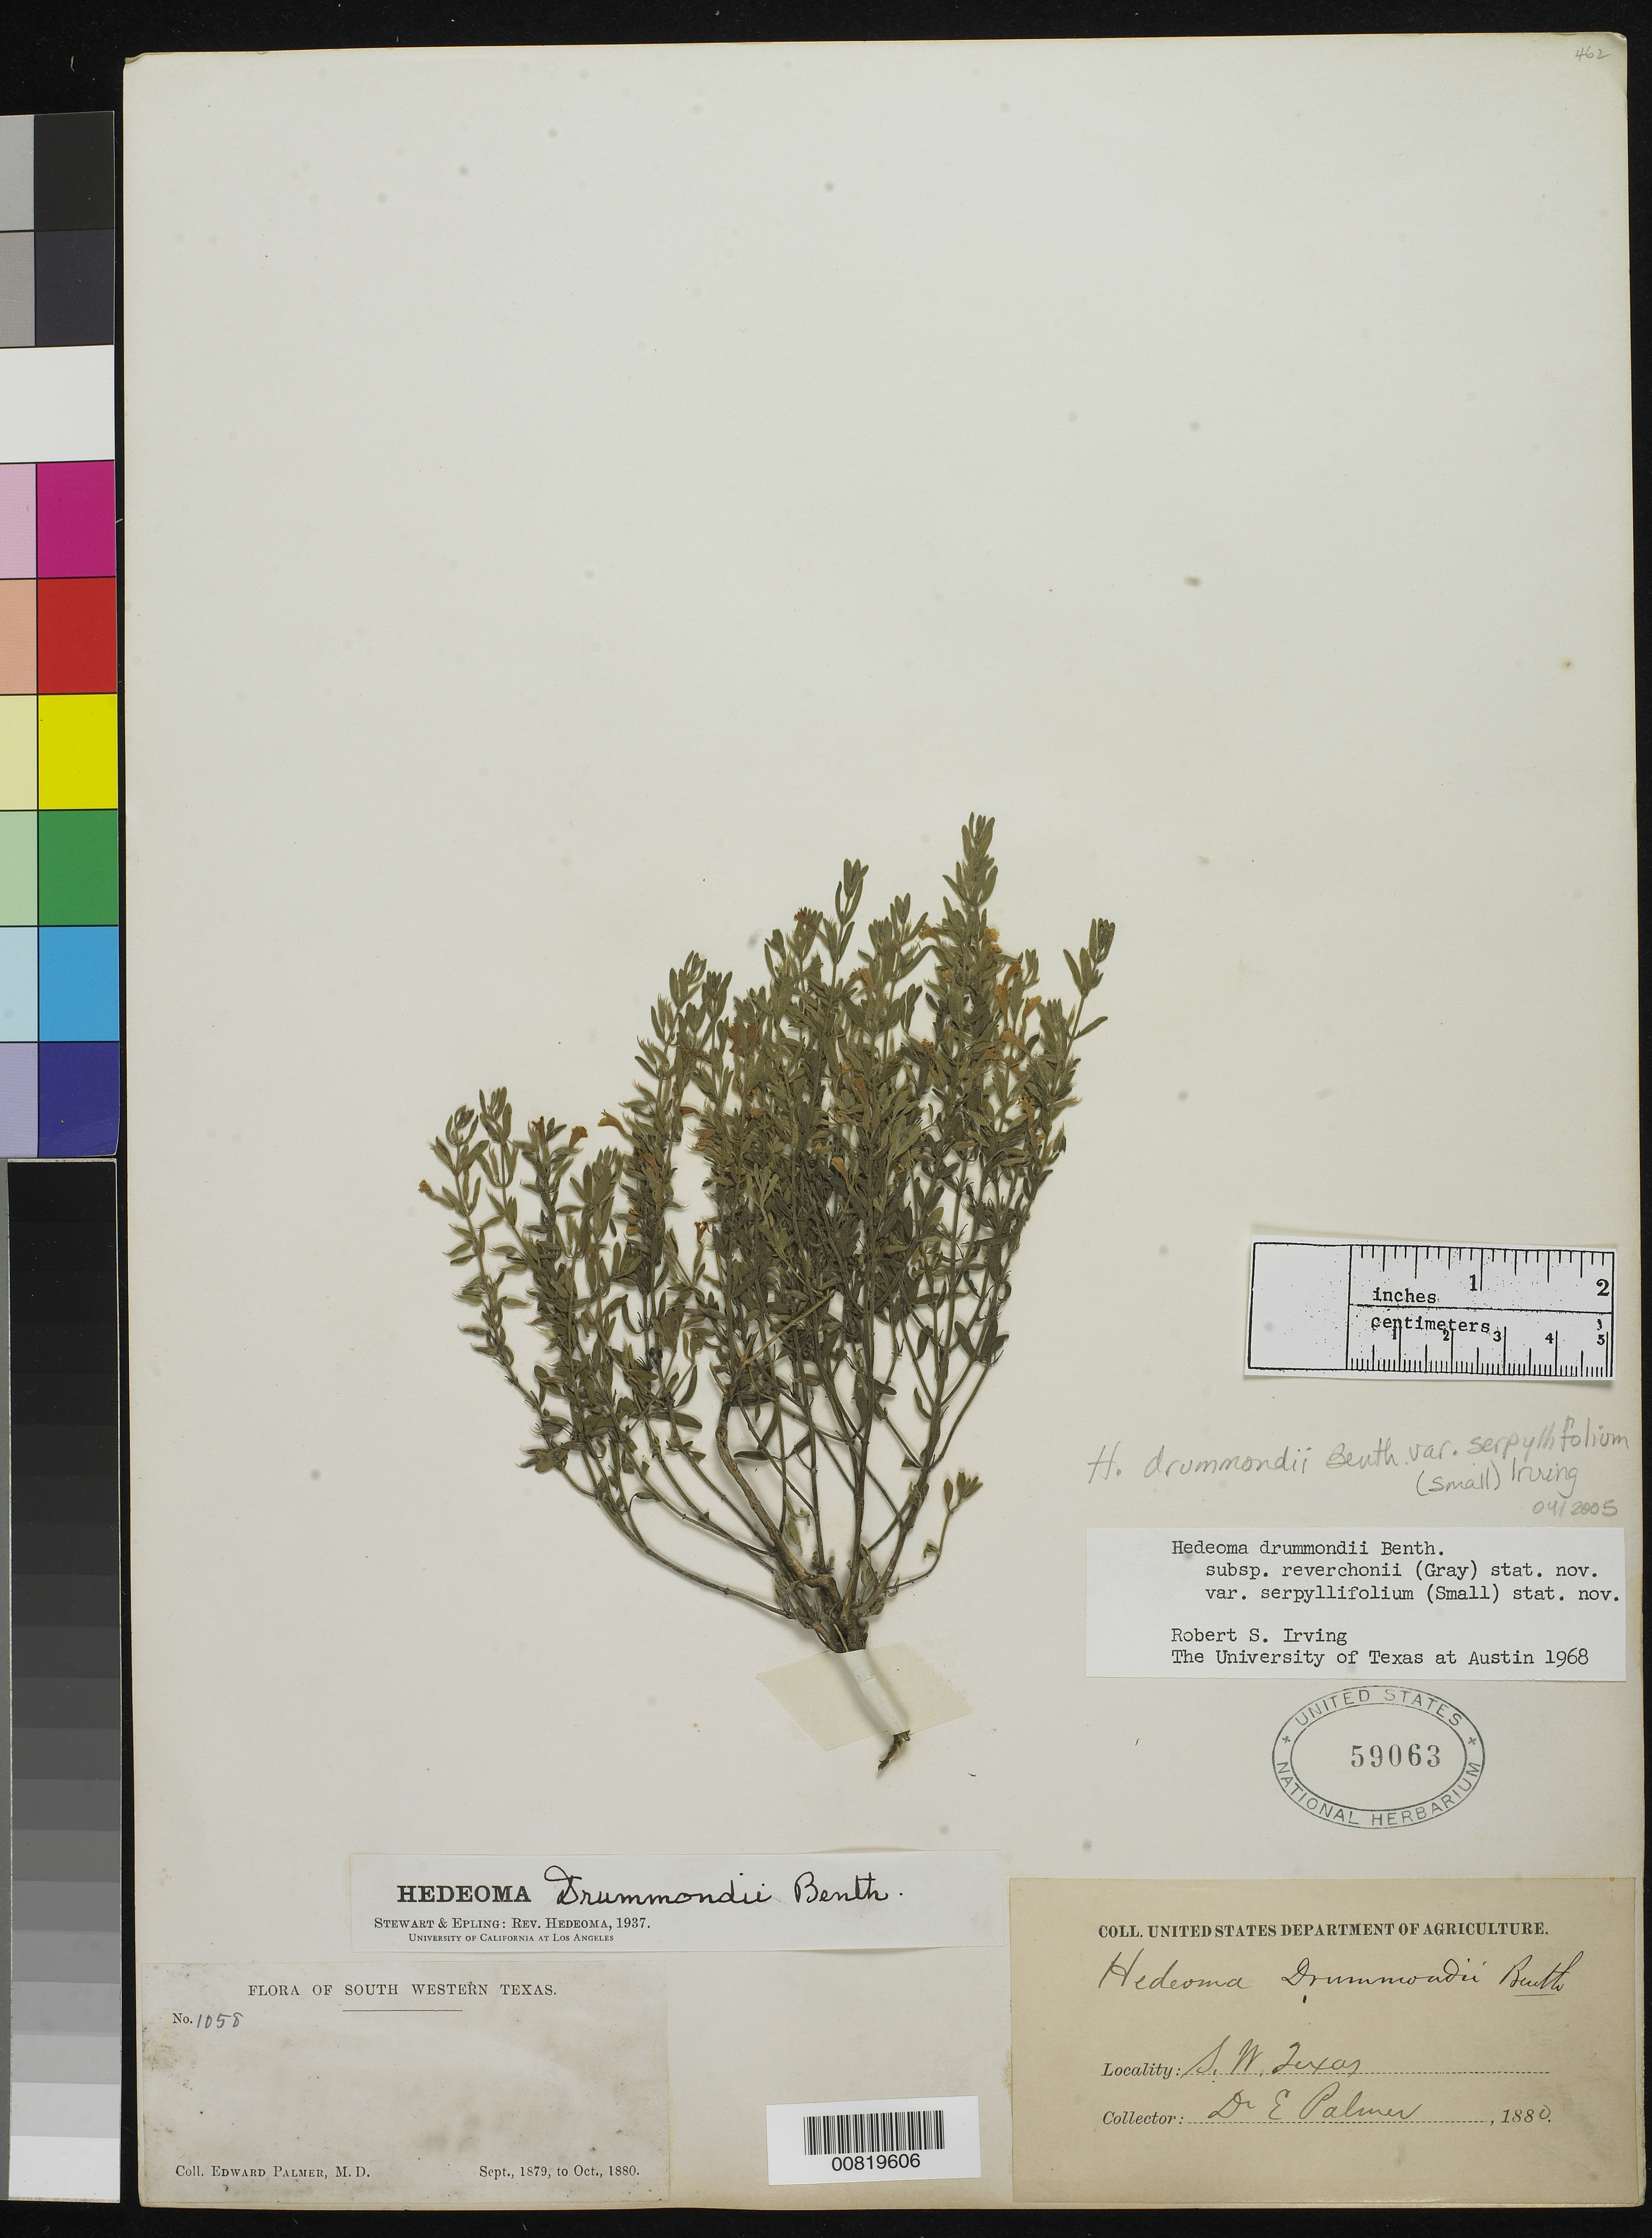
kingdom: Plantae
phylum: Tracheophyta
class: Magnoliopsida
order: Lamiales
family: Lamiaceae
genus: Hedeoma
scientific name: Hedeoma drummondii var. serpyllifolium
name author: Benth.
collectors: E. Palmer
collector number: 1058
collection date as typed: Sep 1879 to -- Oct 1880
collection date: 1879-09/1880-10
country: United States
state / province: Texas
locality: South Western Texas.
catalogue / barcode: US 59063